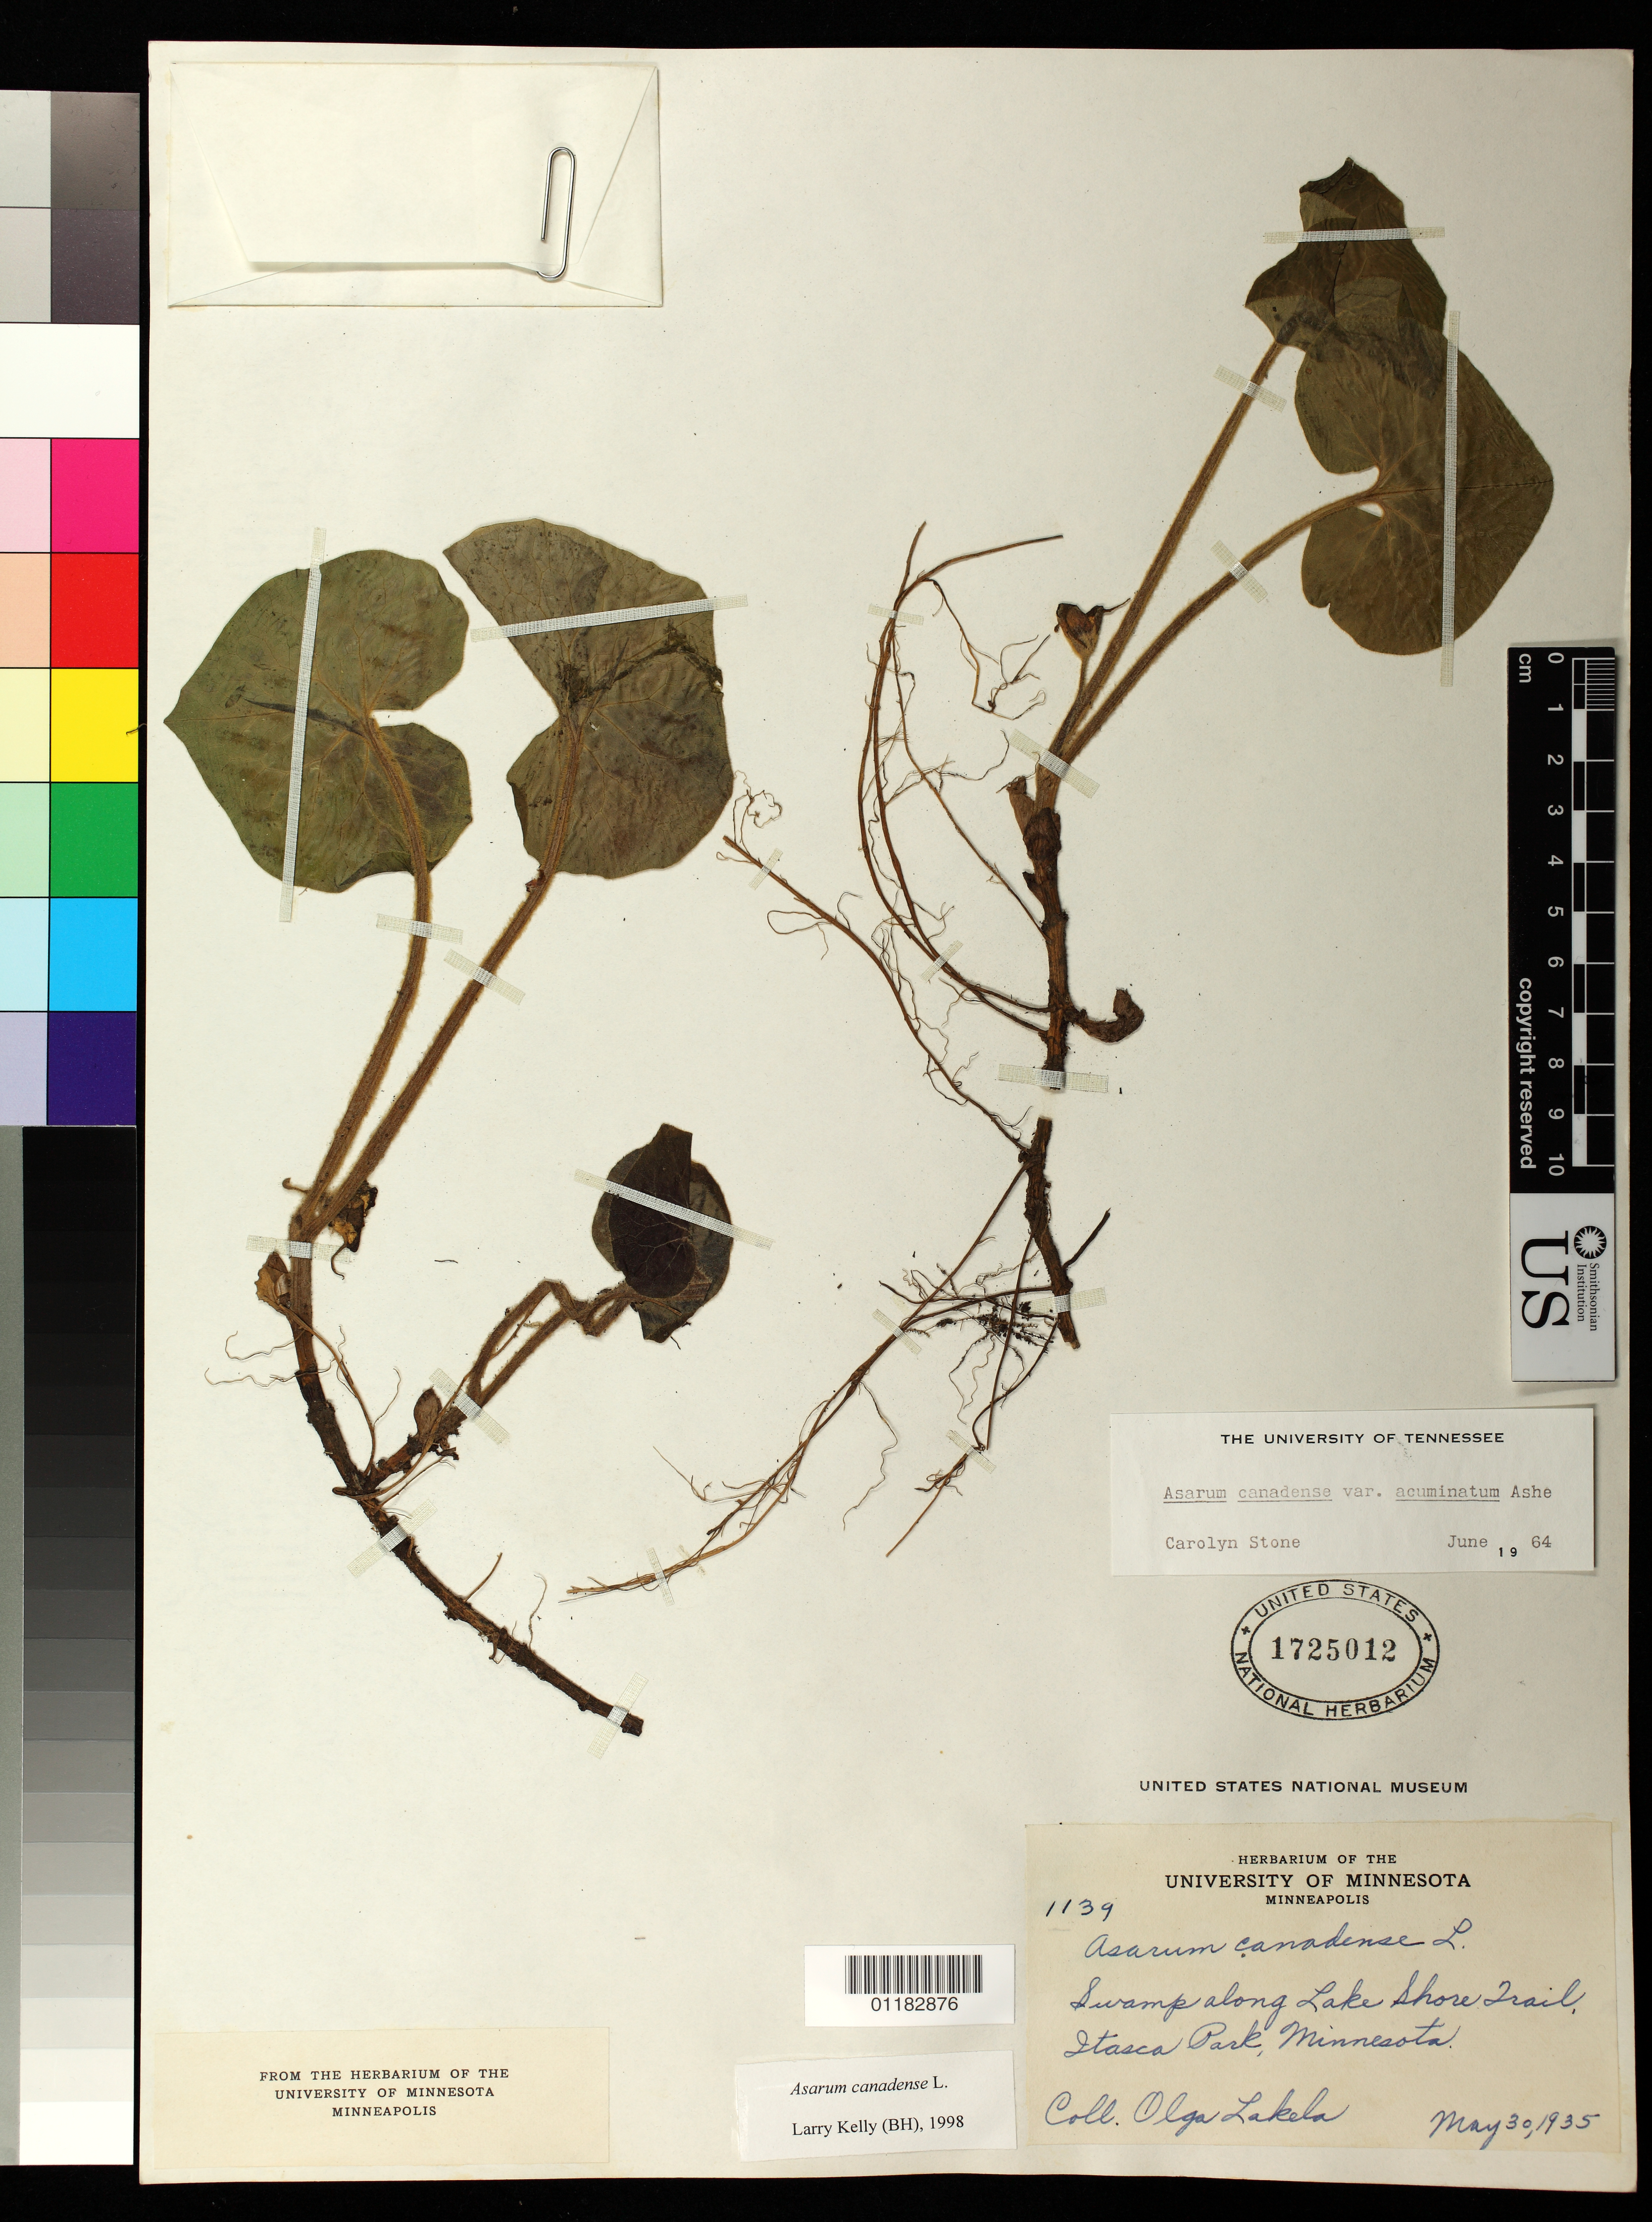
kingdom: Plantae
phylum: Tracheophyta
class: Magnoliopsida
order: Piperales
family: Aristolochiaceae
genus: Asarum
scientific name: Asarum canadense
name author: L.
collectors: O. K. Lakela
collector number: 1139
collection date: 1935-05-30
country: United States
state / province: Minnesota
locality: Along Lake Shore Trail, Itasca Park.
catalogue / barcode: US 1725012